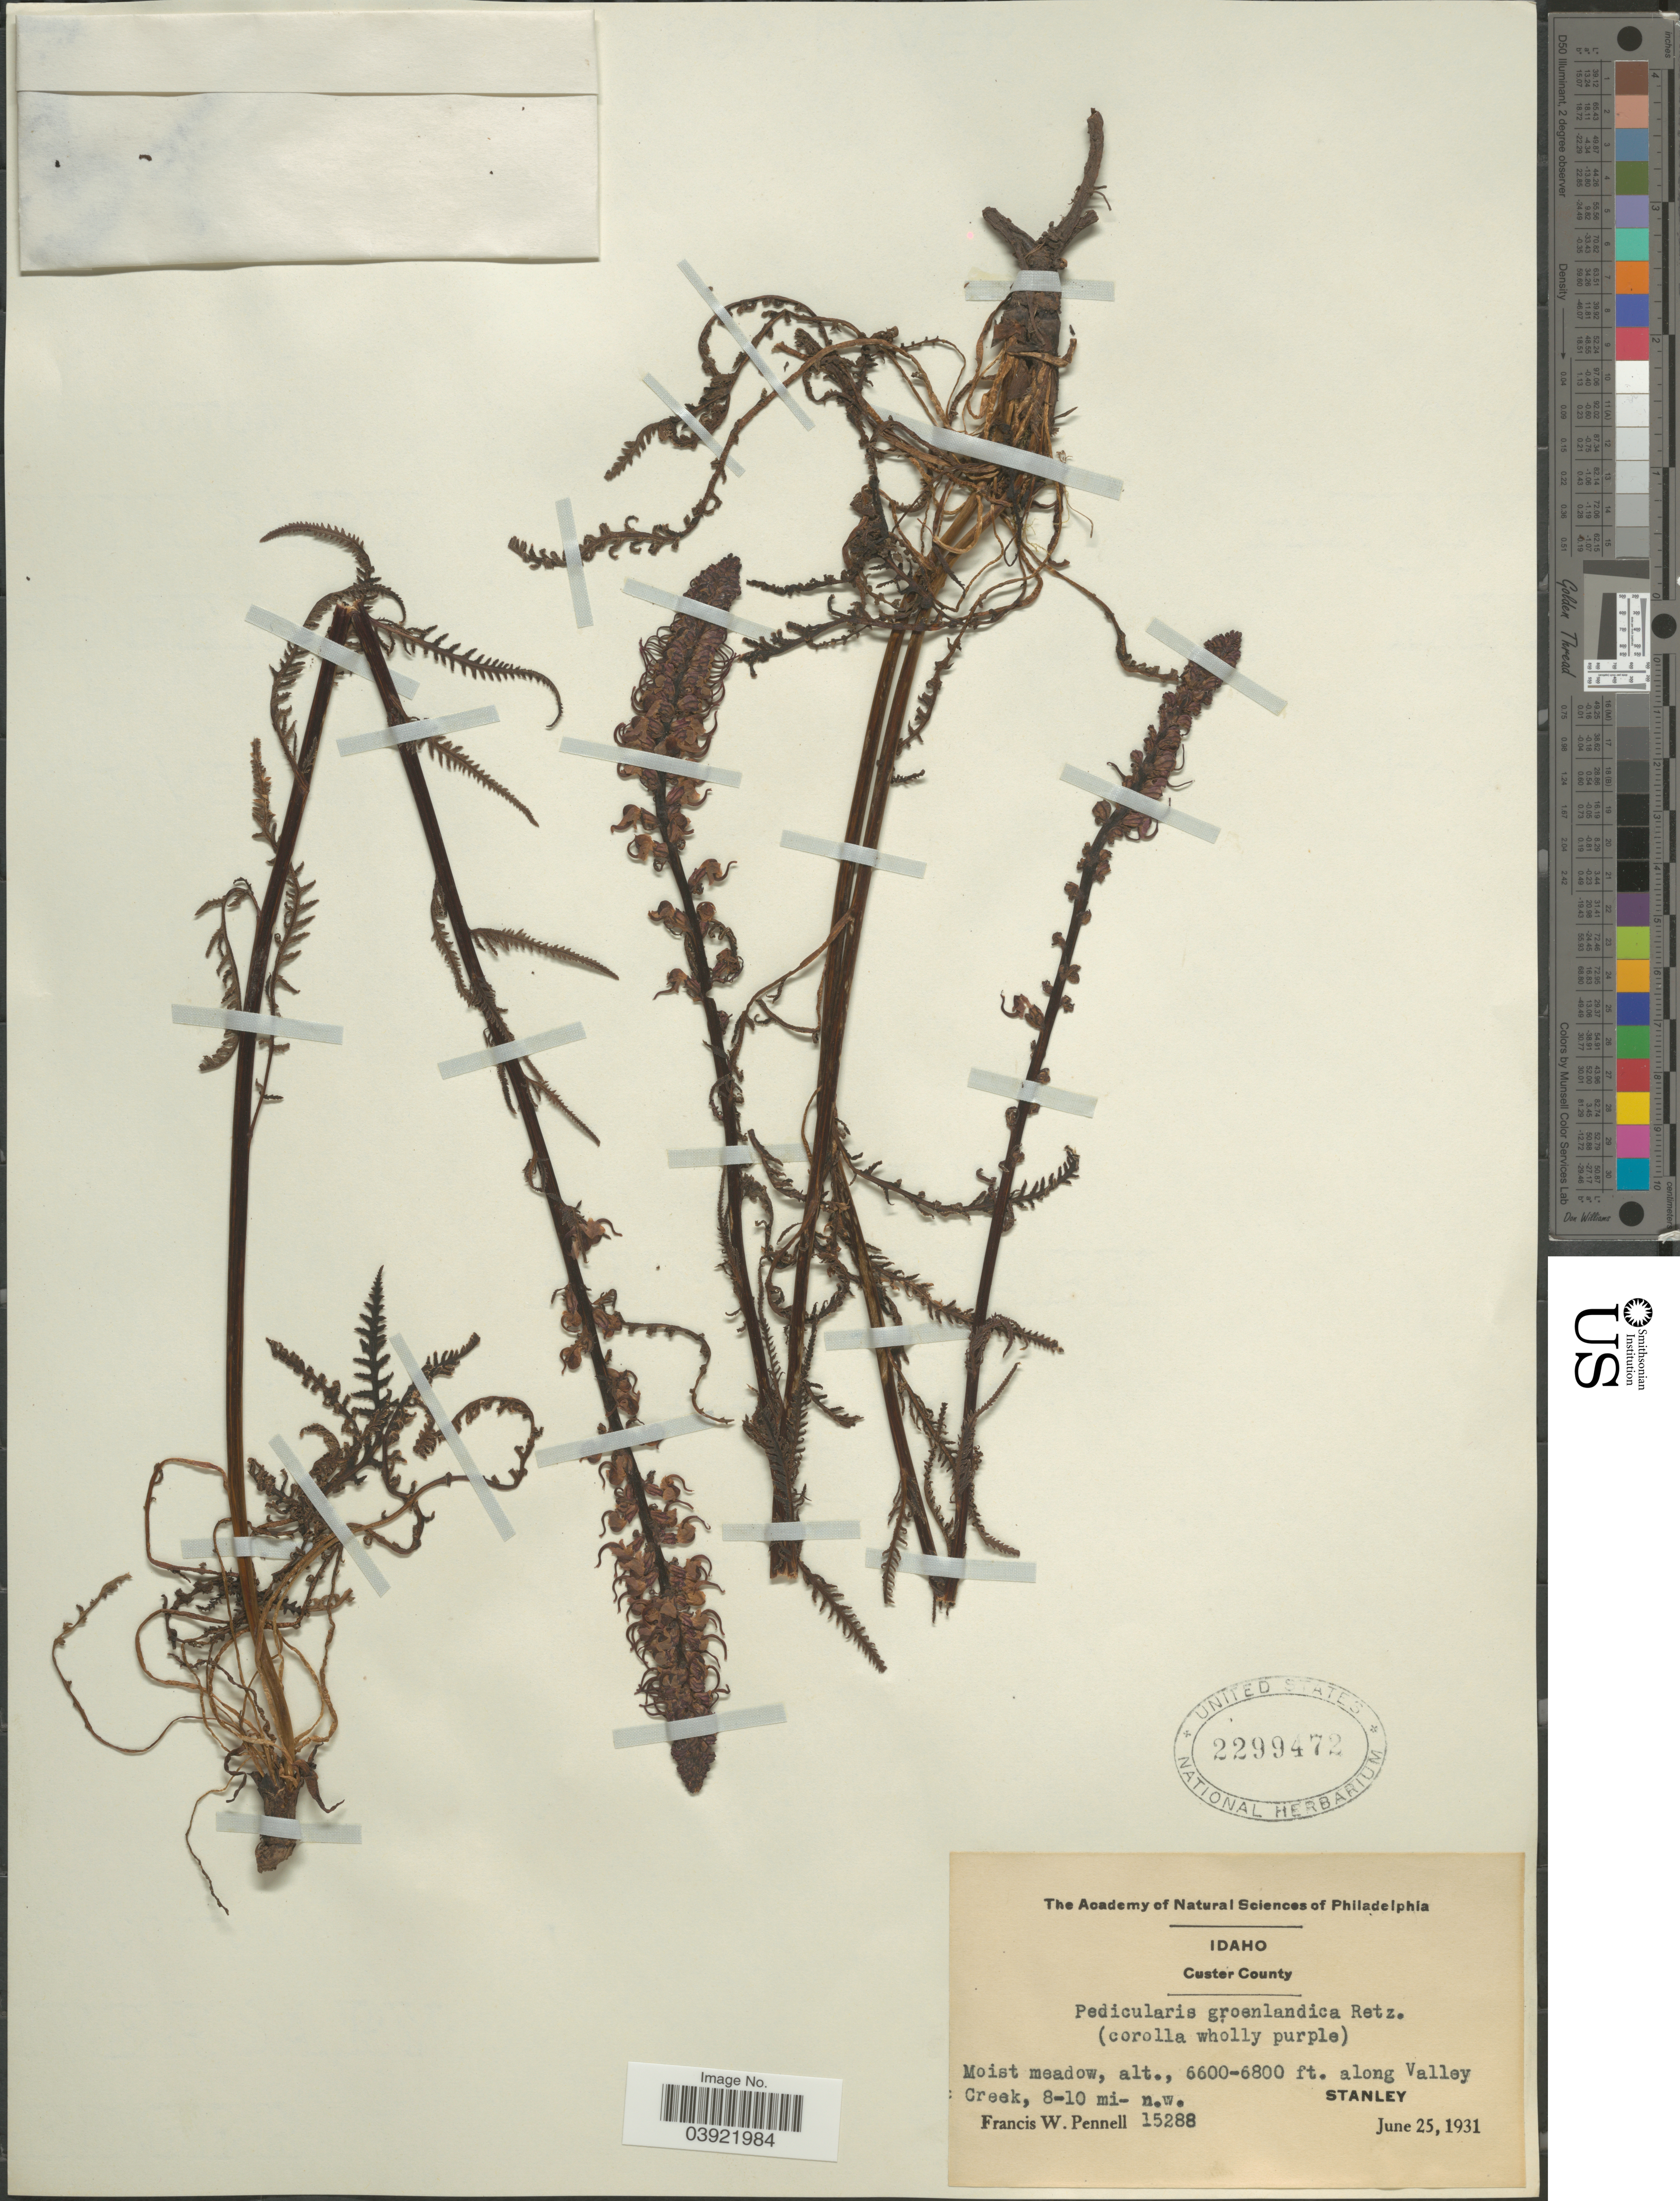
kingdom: Plantae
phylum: Tracheophyta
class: Magnoliopsida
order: Lamiales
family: Orobanchaceae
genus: Pedicularis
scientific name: Pedicularis groenlandica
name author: Retz.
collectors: F. W. Pennell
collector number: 15288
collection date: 1931-06-25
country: United States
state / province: Idaho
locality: Custer County. Along Valley Creek, 8-10 mi- n.w. Stanley.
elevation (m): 2012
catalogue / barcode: US 2299472